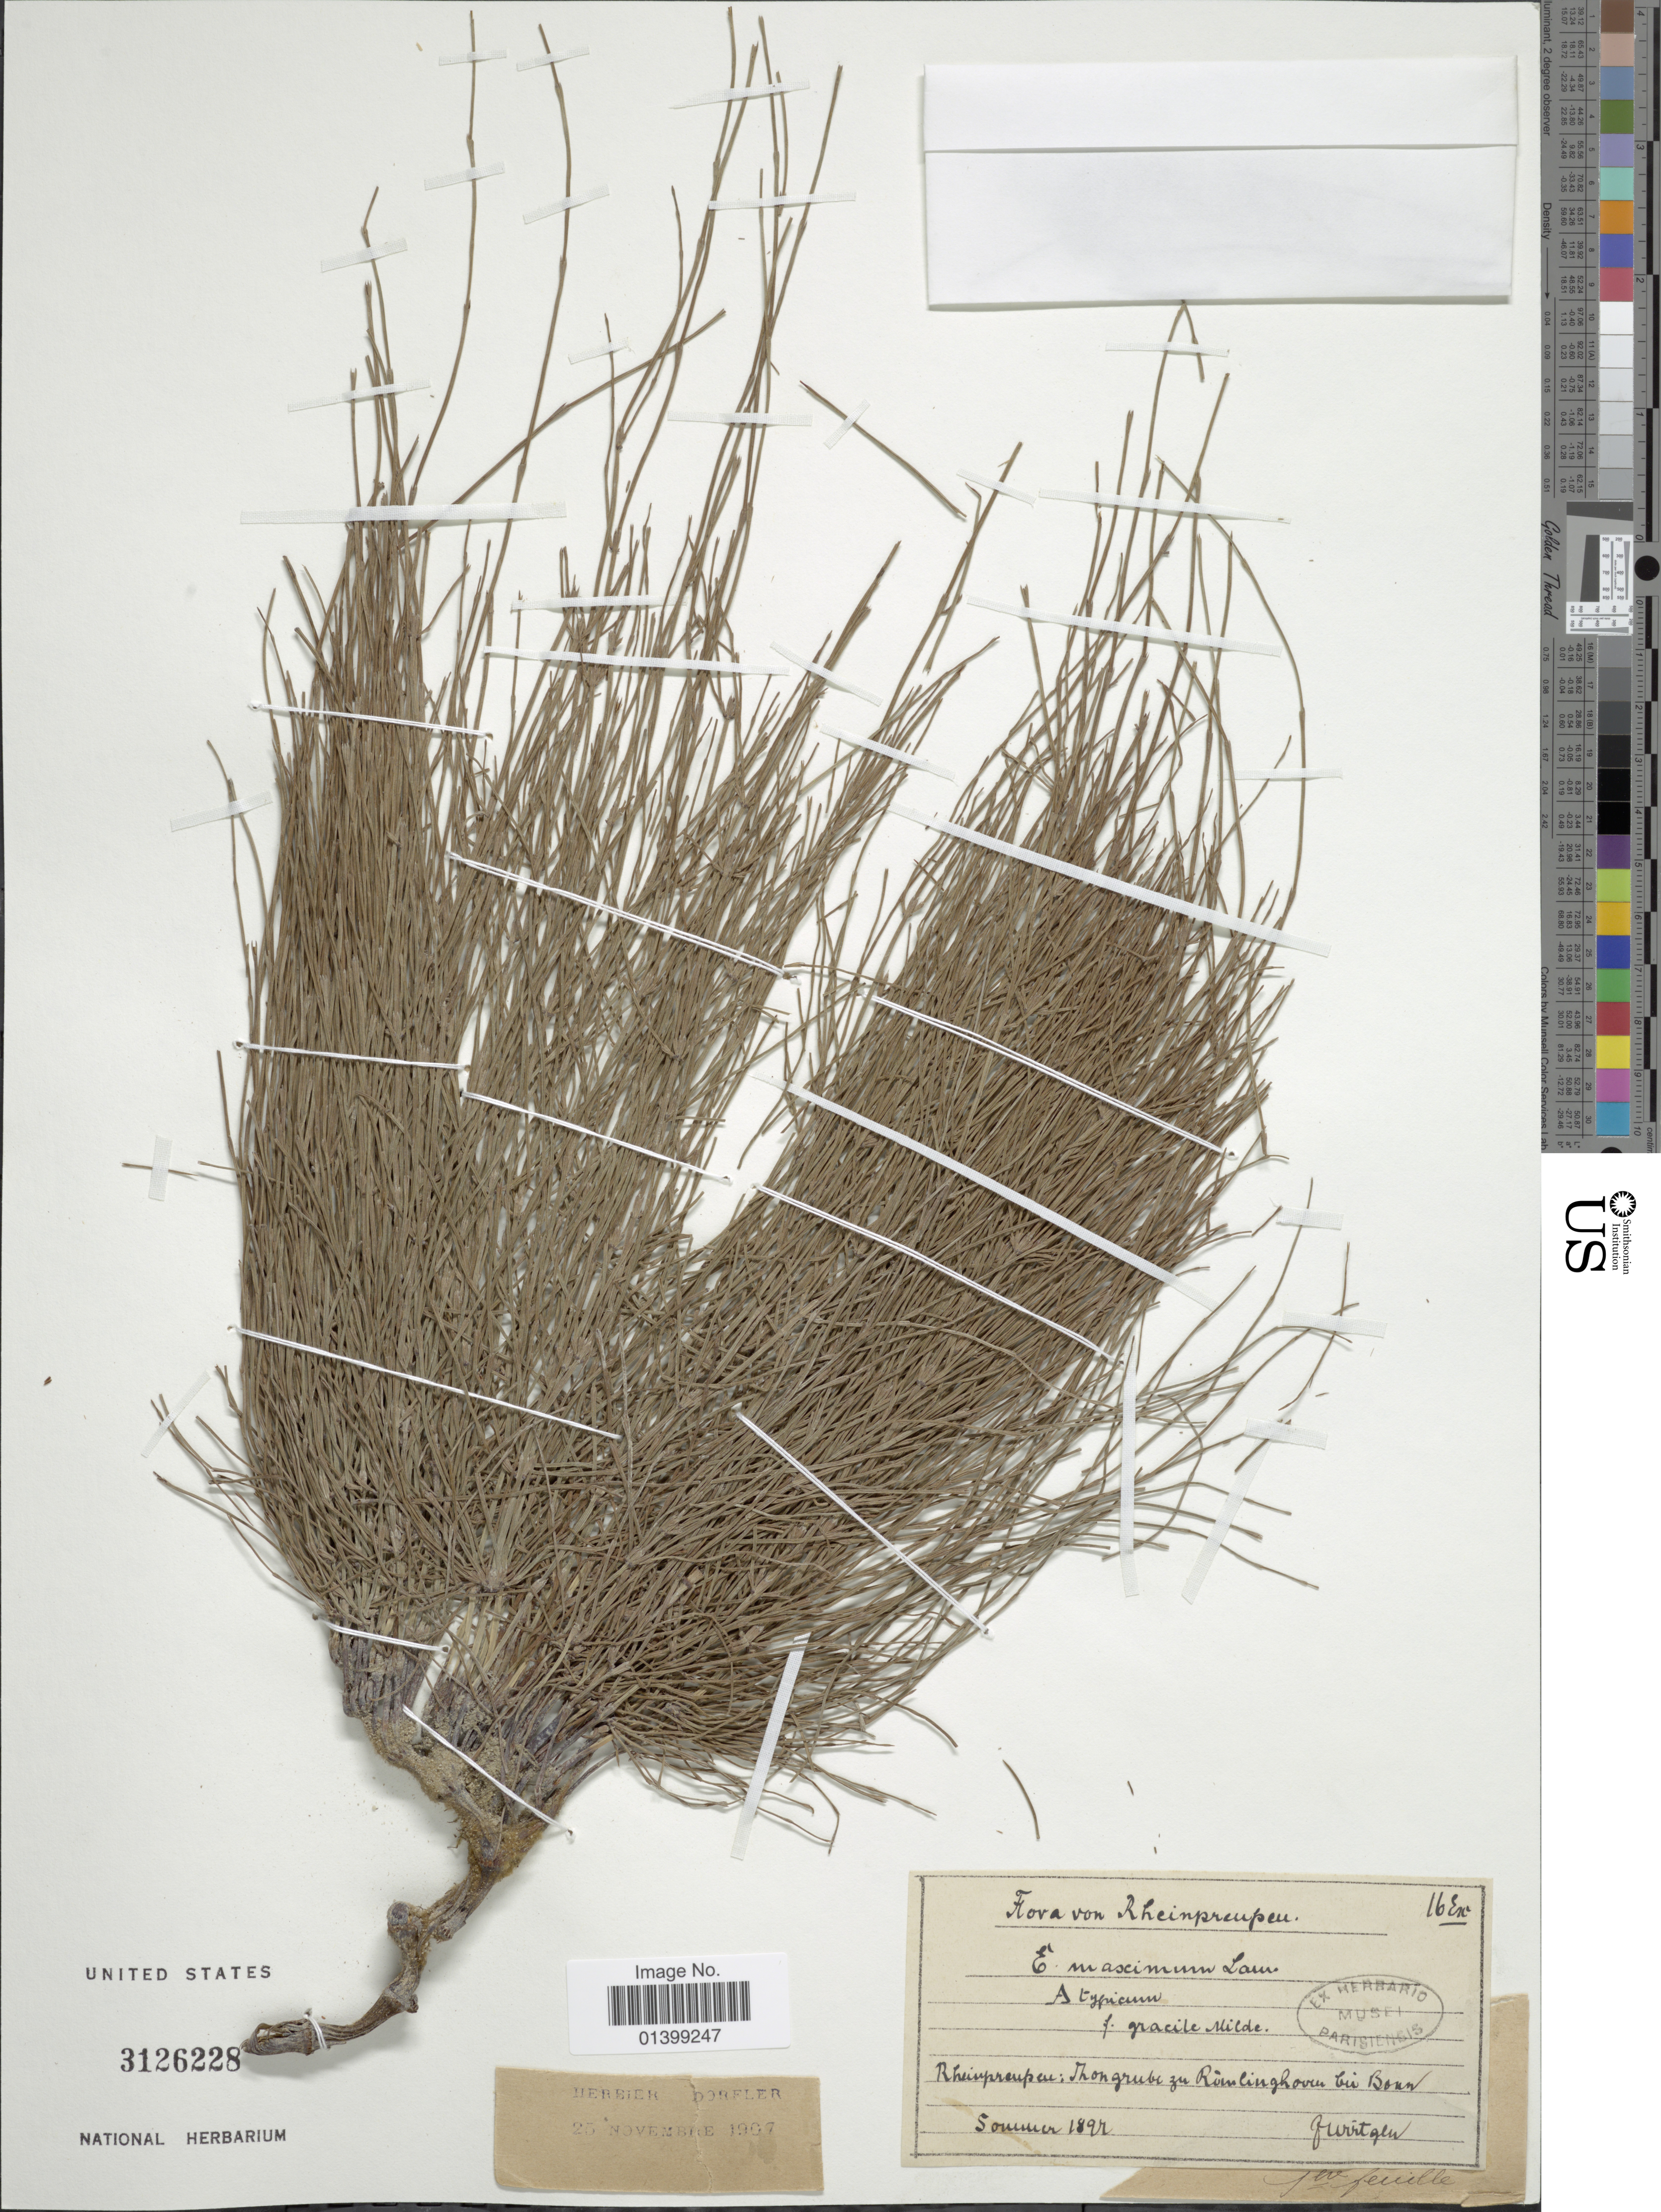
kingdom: Plantae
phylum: Tracheophyta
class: Polypodiopsida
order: Equisetales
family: Equisetaceae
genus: Equisetum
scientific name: Equisetum telmateia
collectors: F. Wirtgen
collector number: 16Ex?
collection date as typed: sommer 1897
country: Germany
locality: Rheinpreussen: Thongrube zu Romlinghoven bei Bonn [interpreted]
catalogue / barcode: US 3126228